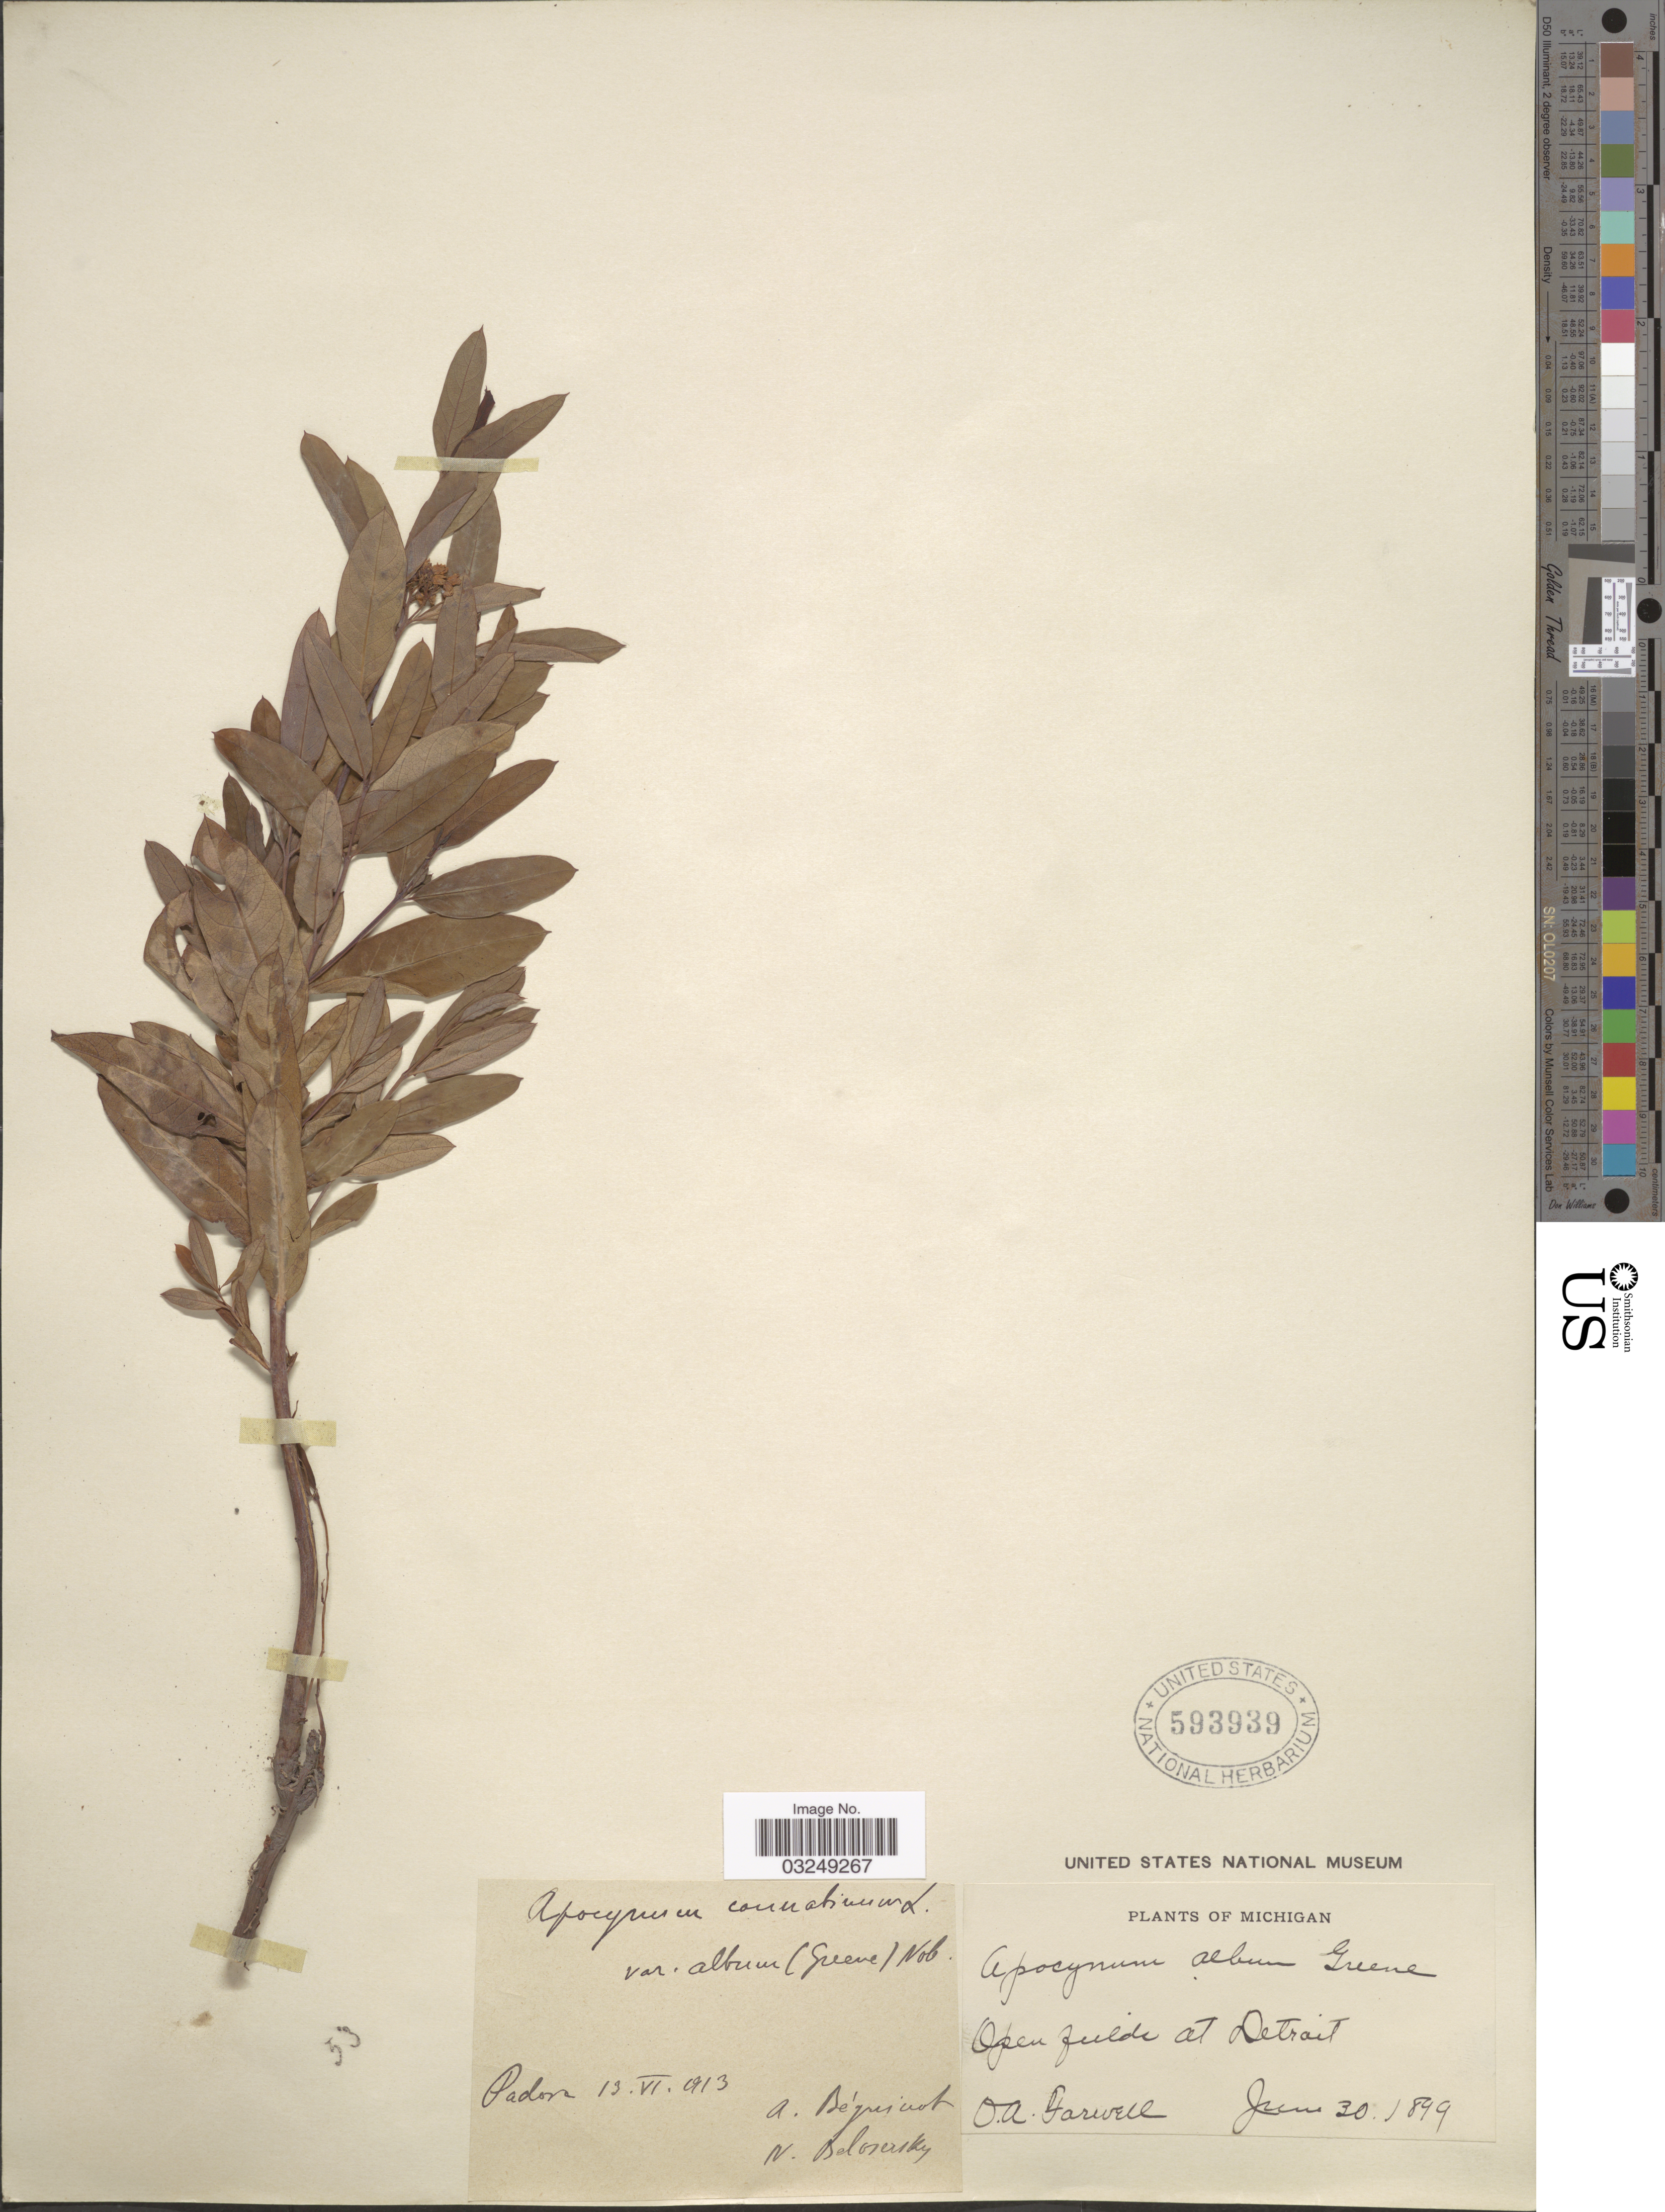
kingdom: Plantae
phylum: Tracheophyta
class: Magnoliopsida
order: Gentianales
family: Apocynaceae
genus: Apocynum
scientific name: Apocynum album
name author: Greene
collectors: O. Farwell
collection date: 1899-06-30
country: United States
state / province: Michigan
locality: Open fields at Detroit.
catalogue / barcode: US 593939